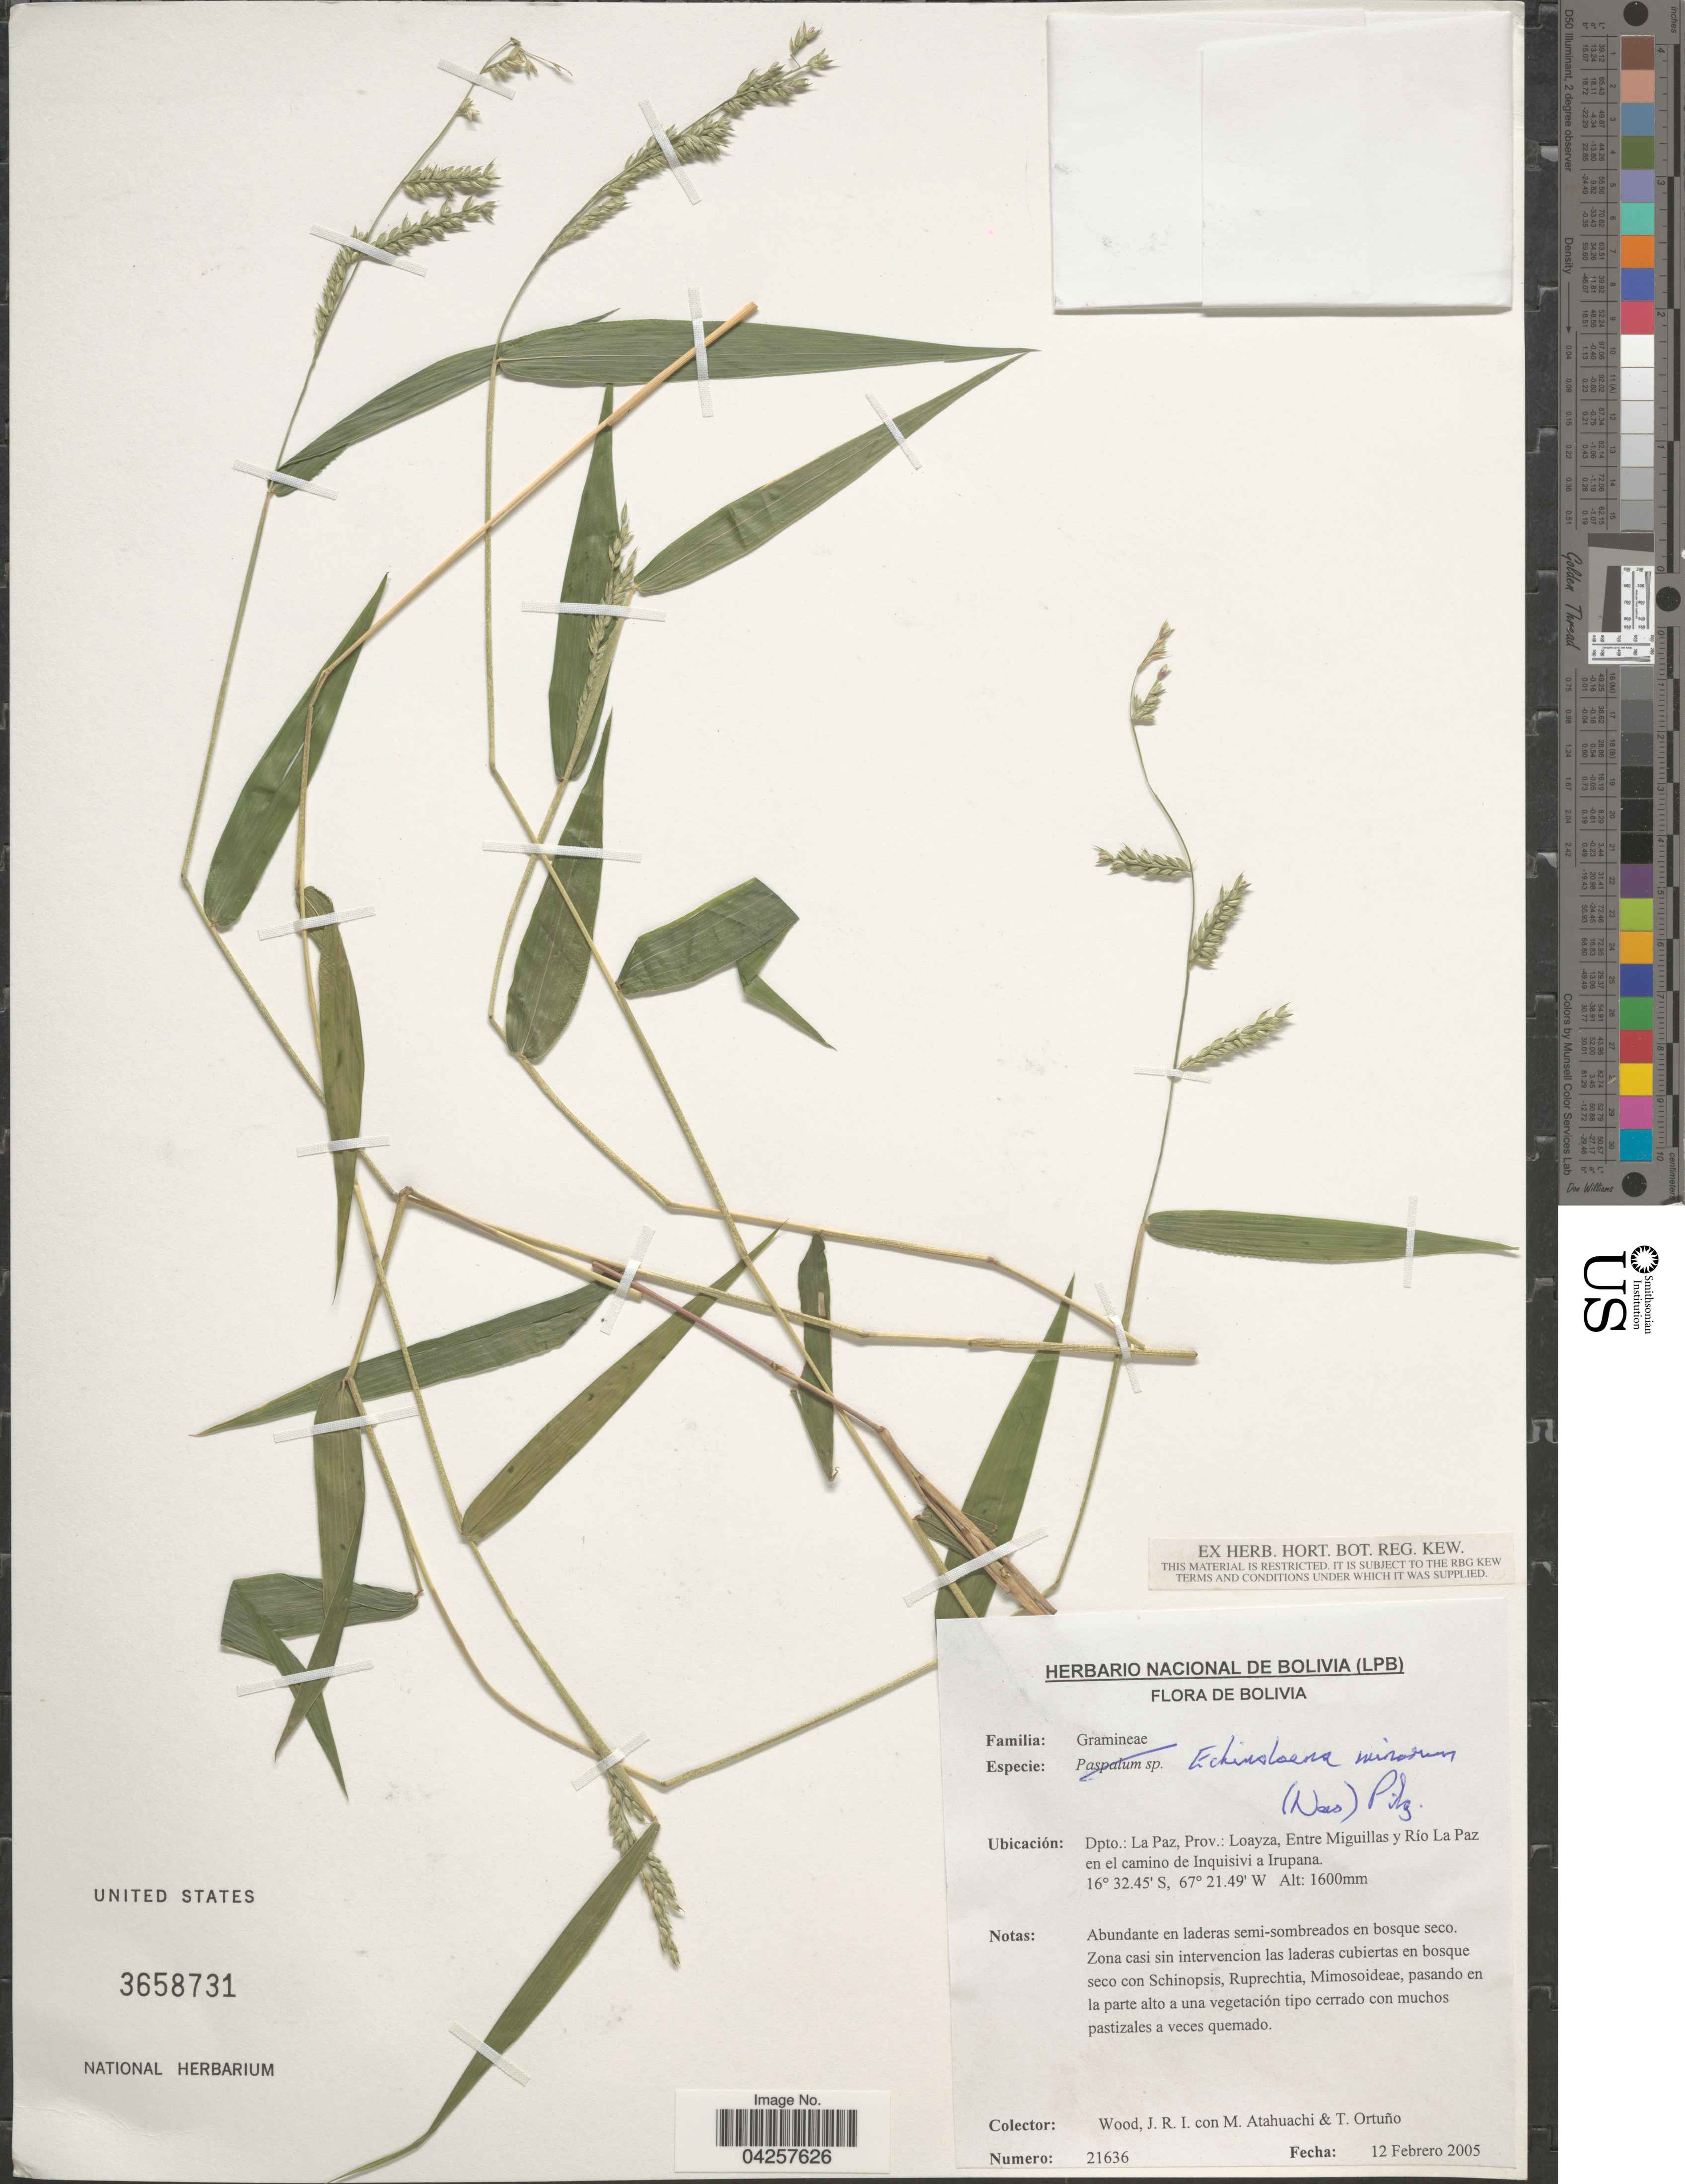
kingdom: Plantae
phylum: Tracheophyta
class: Liliopsida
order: Poales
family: Poaceae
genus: Echinolaena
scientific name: Echinolaena minarum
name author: (Nees) Pilg.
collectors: J. R. I. Wood, M. Atahuachi & T. Ortuno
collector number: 21636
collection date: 2005-02-12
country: Bolivia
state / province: La Paz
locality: Ubicación: Dpto.: La Paz, Prov.: Loayza, Entre Miguillas y Río La Paz en el camino de Inquisivi a Irupana.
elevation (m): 1600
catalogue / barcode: US 3658731